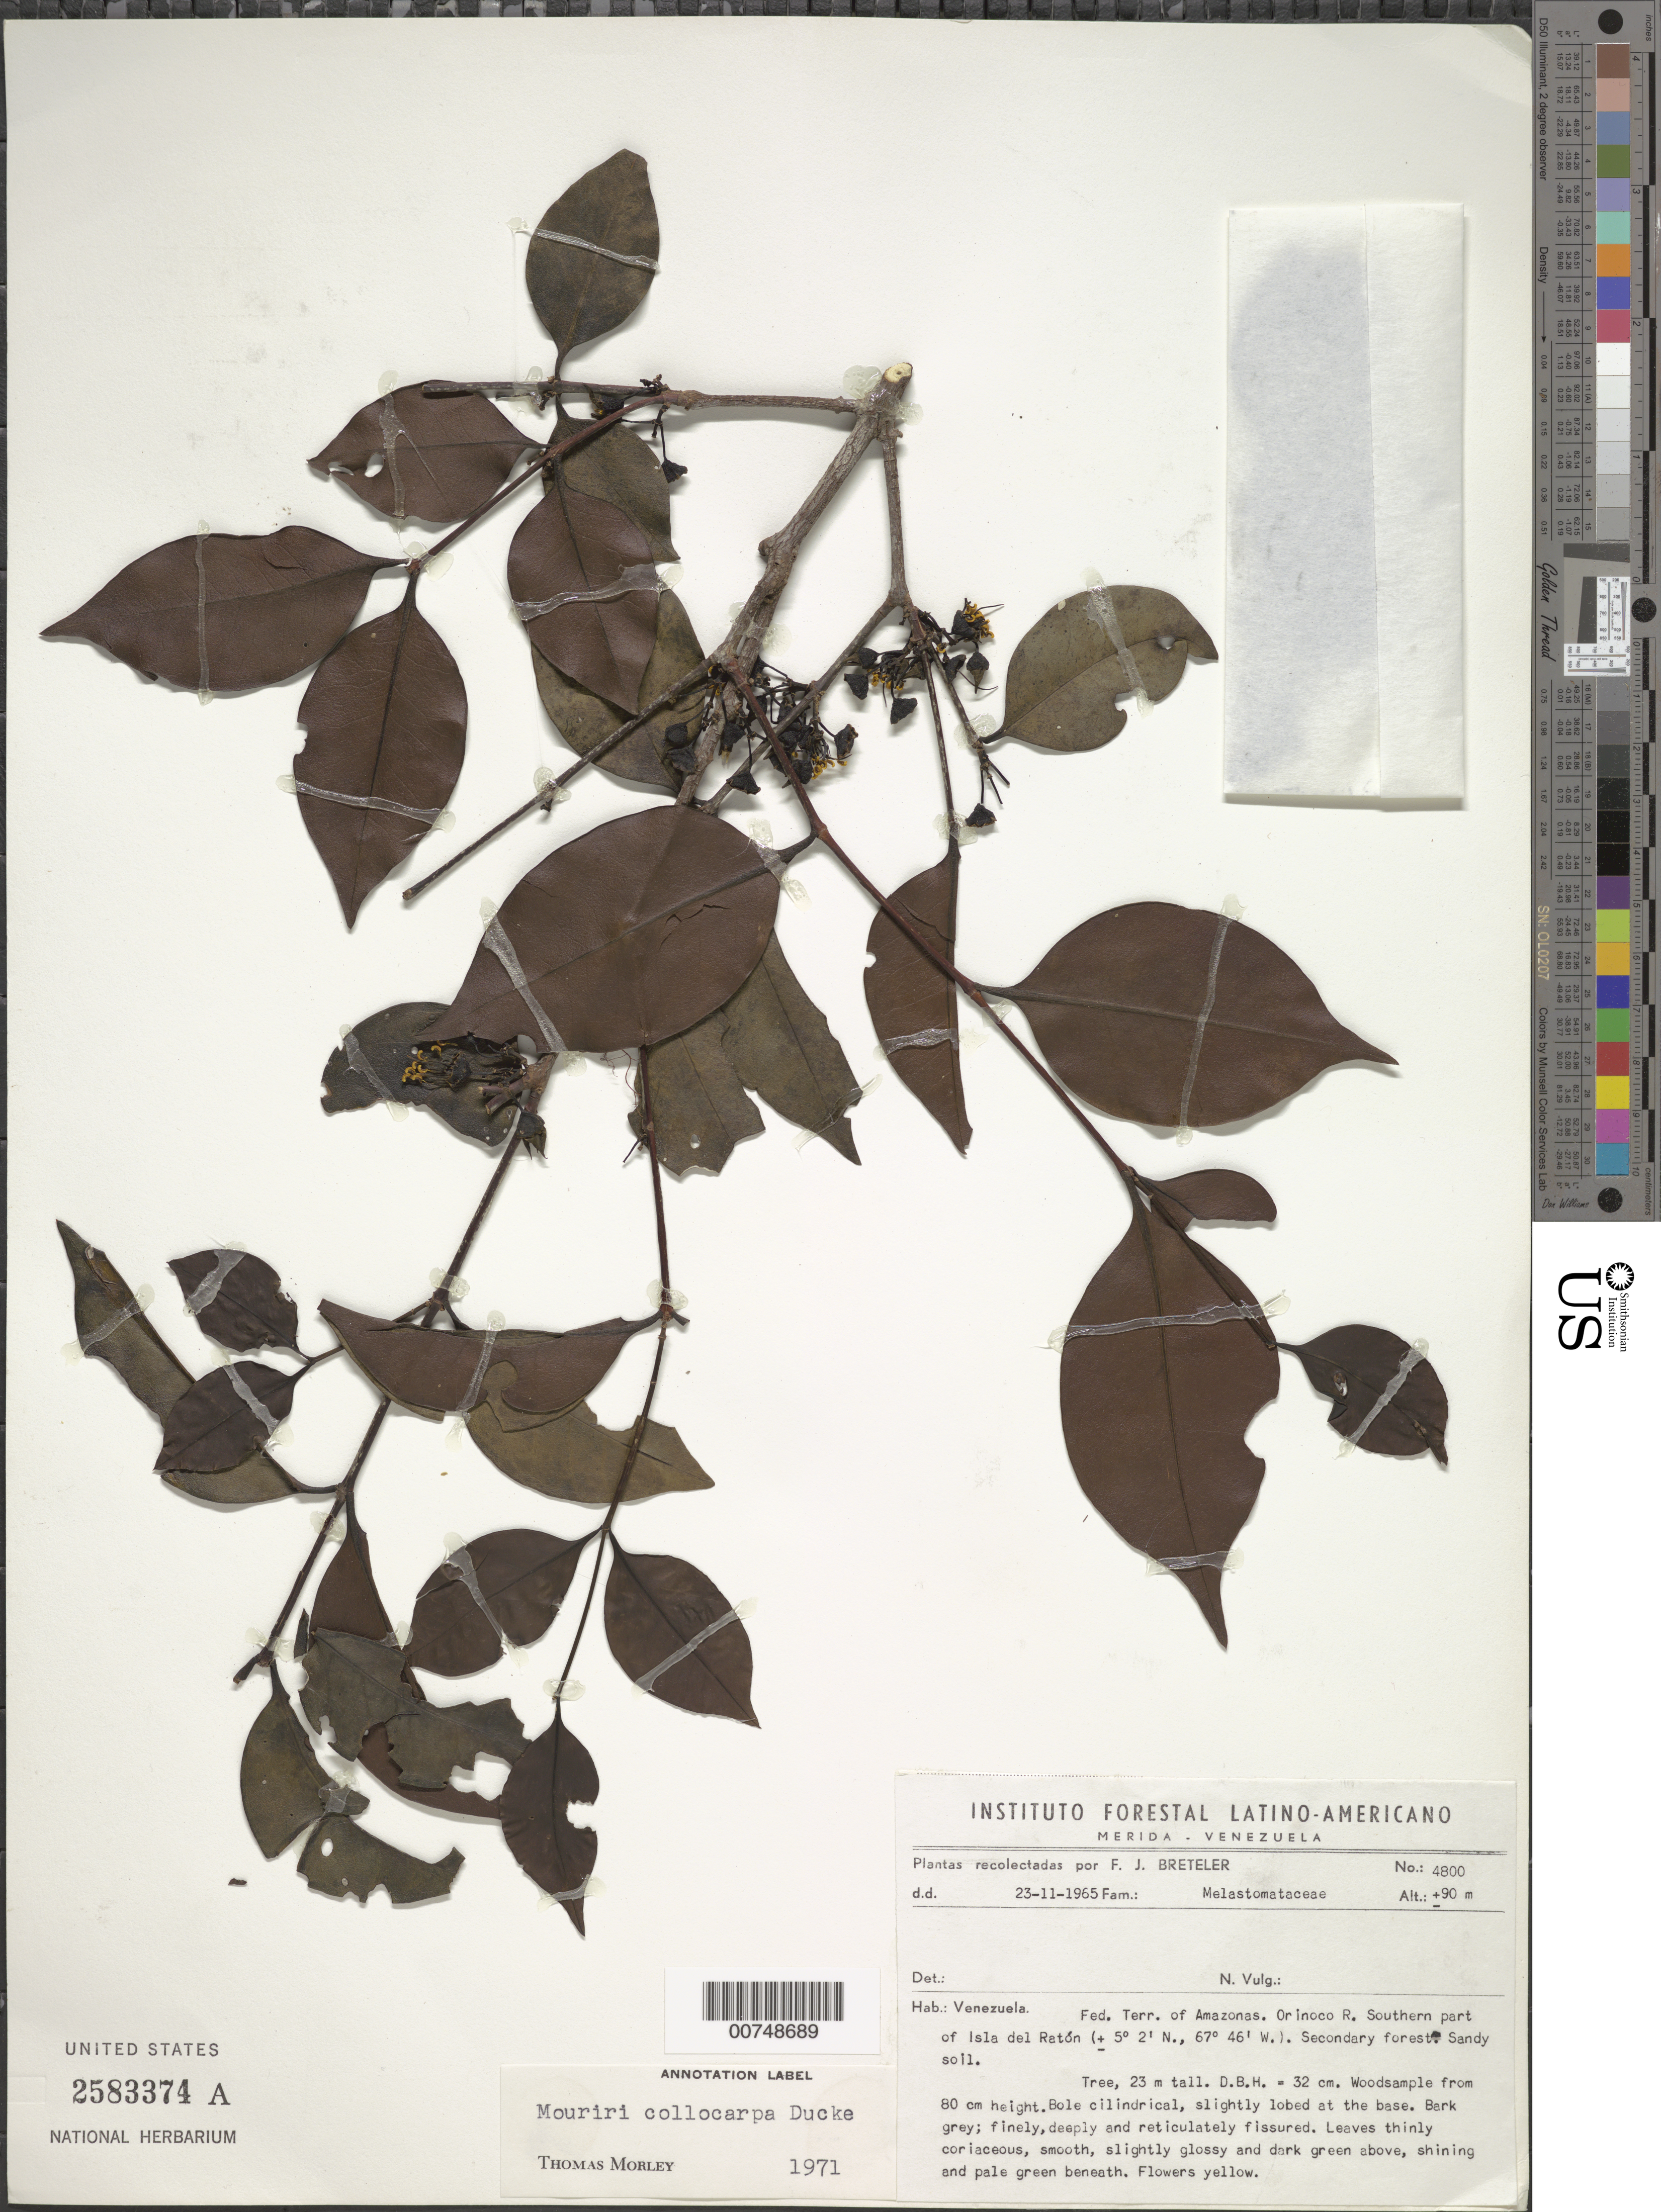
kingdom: Plantae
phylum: Tracheophyta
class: Magnoliopsida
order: Myrtales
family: Melastomataceae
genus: Mouriri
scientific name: Mouriri collocarpa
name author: Ducke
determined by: Morley, T.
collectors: F. J. Breteler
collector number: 4800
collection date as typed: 23-Nov-65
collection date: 1965-11-23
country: Venezuela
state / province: Amazonas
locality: Orinoco R., southern part of Isla del Ratón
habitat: Secondary forest, sandy soil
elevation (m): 90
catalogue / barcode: US 2583374A